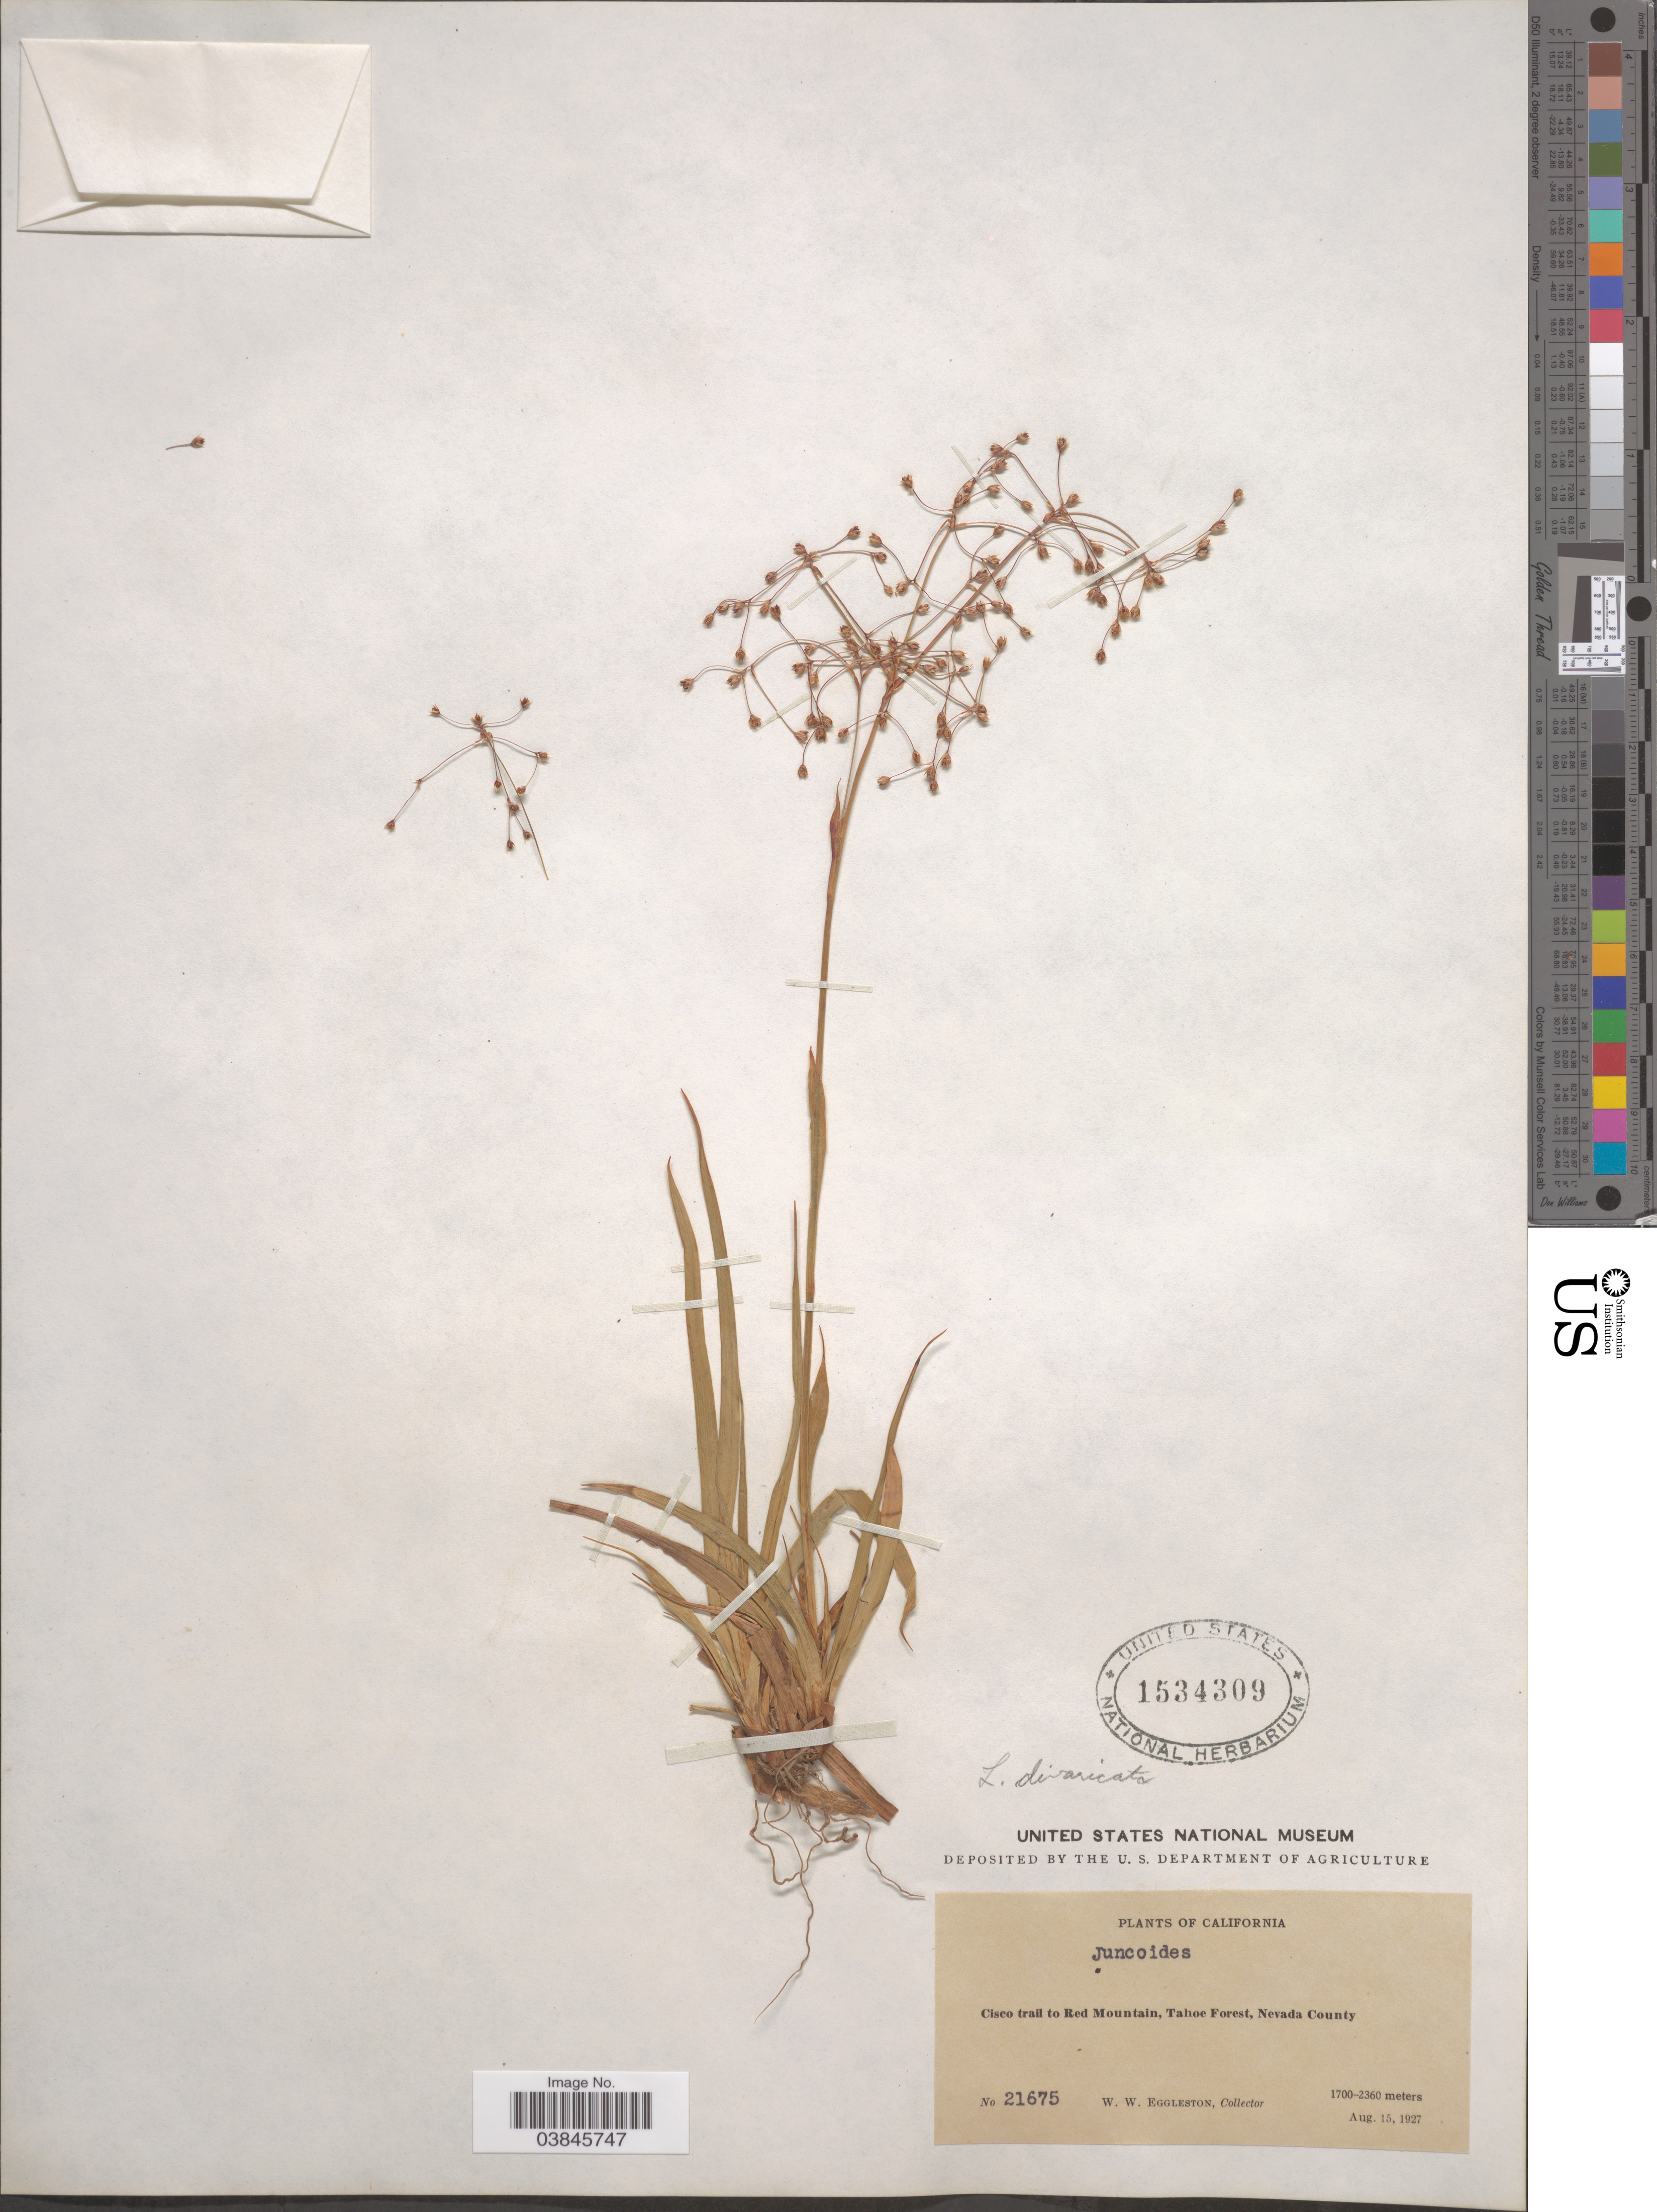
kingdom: Plantae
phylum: Tracheophyta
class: Liliopsida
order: Poales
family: Juncaceae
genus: Luzula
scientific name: Luzula divaricata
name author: S. Watson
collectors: W. W. Eggleston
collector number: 21675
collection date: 1927-08-15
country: United States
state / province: California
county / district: Nevada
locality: Cisco trail to Red Mountain, Tahoe Forest, Nevada County.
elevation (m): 1700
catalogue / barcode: US 1534309